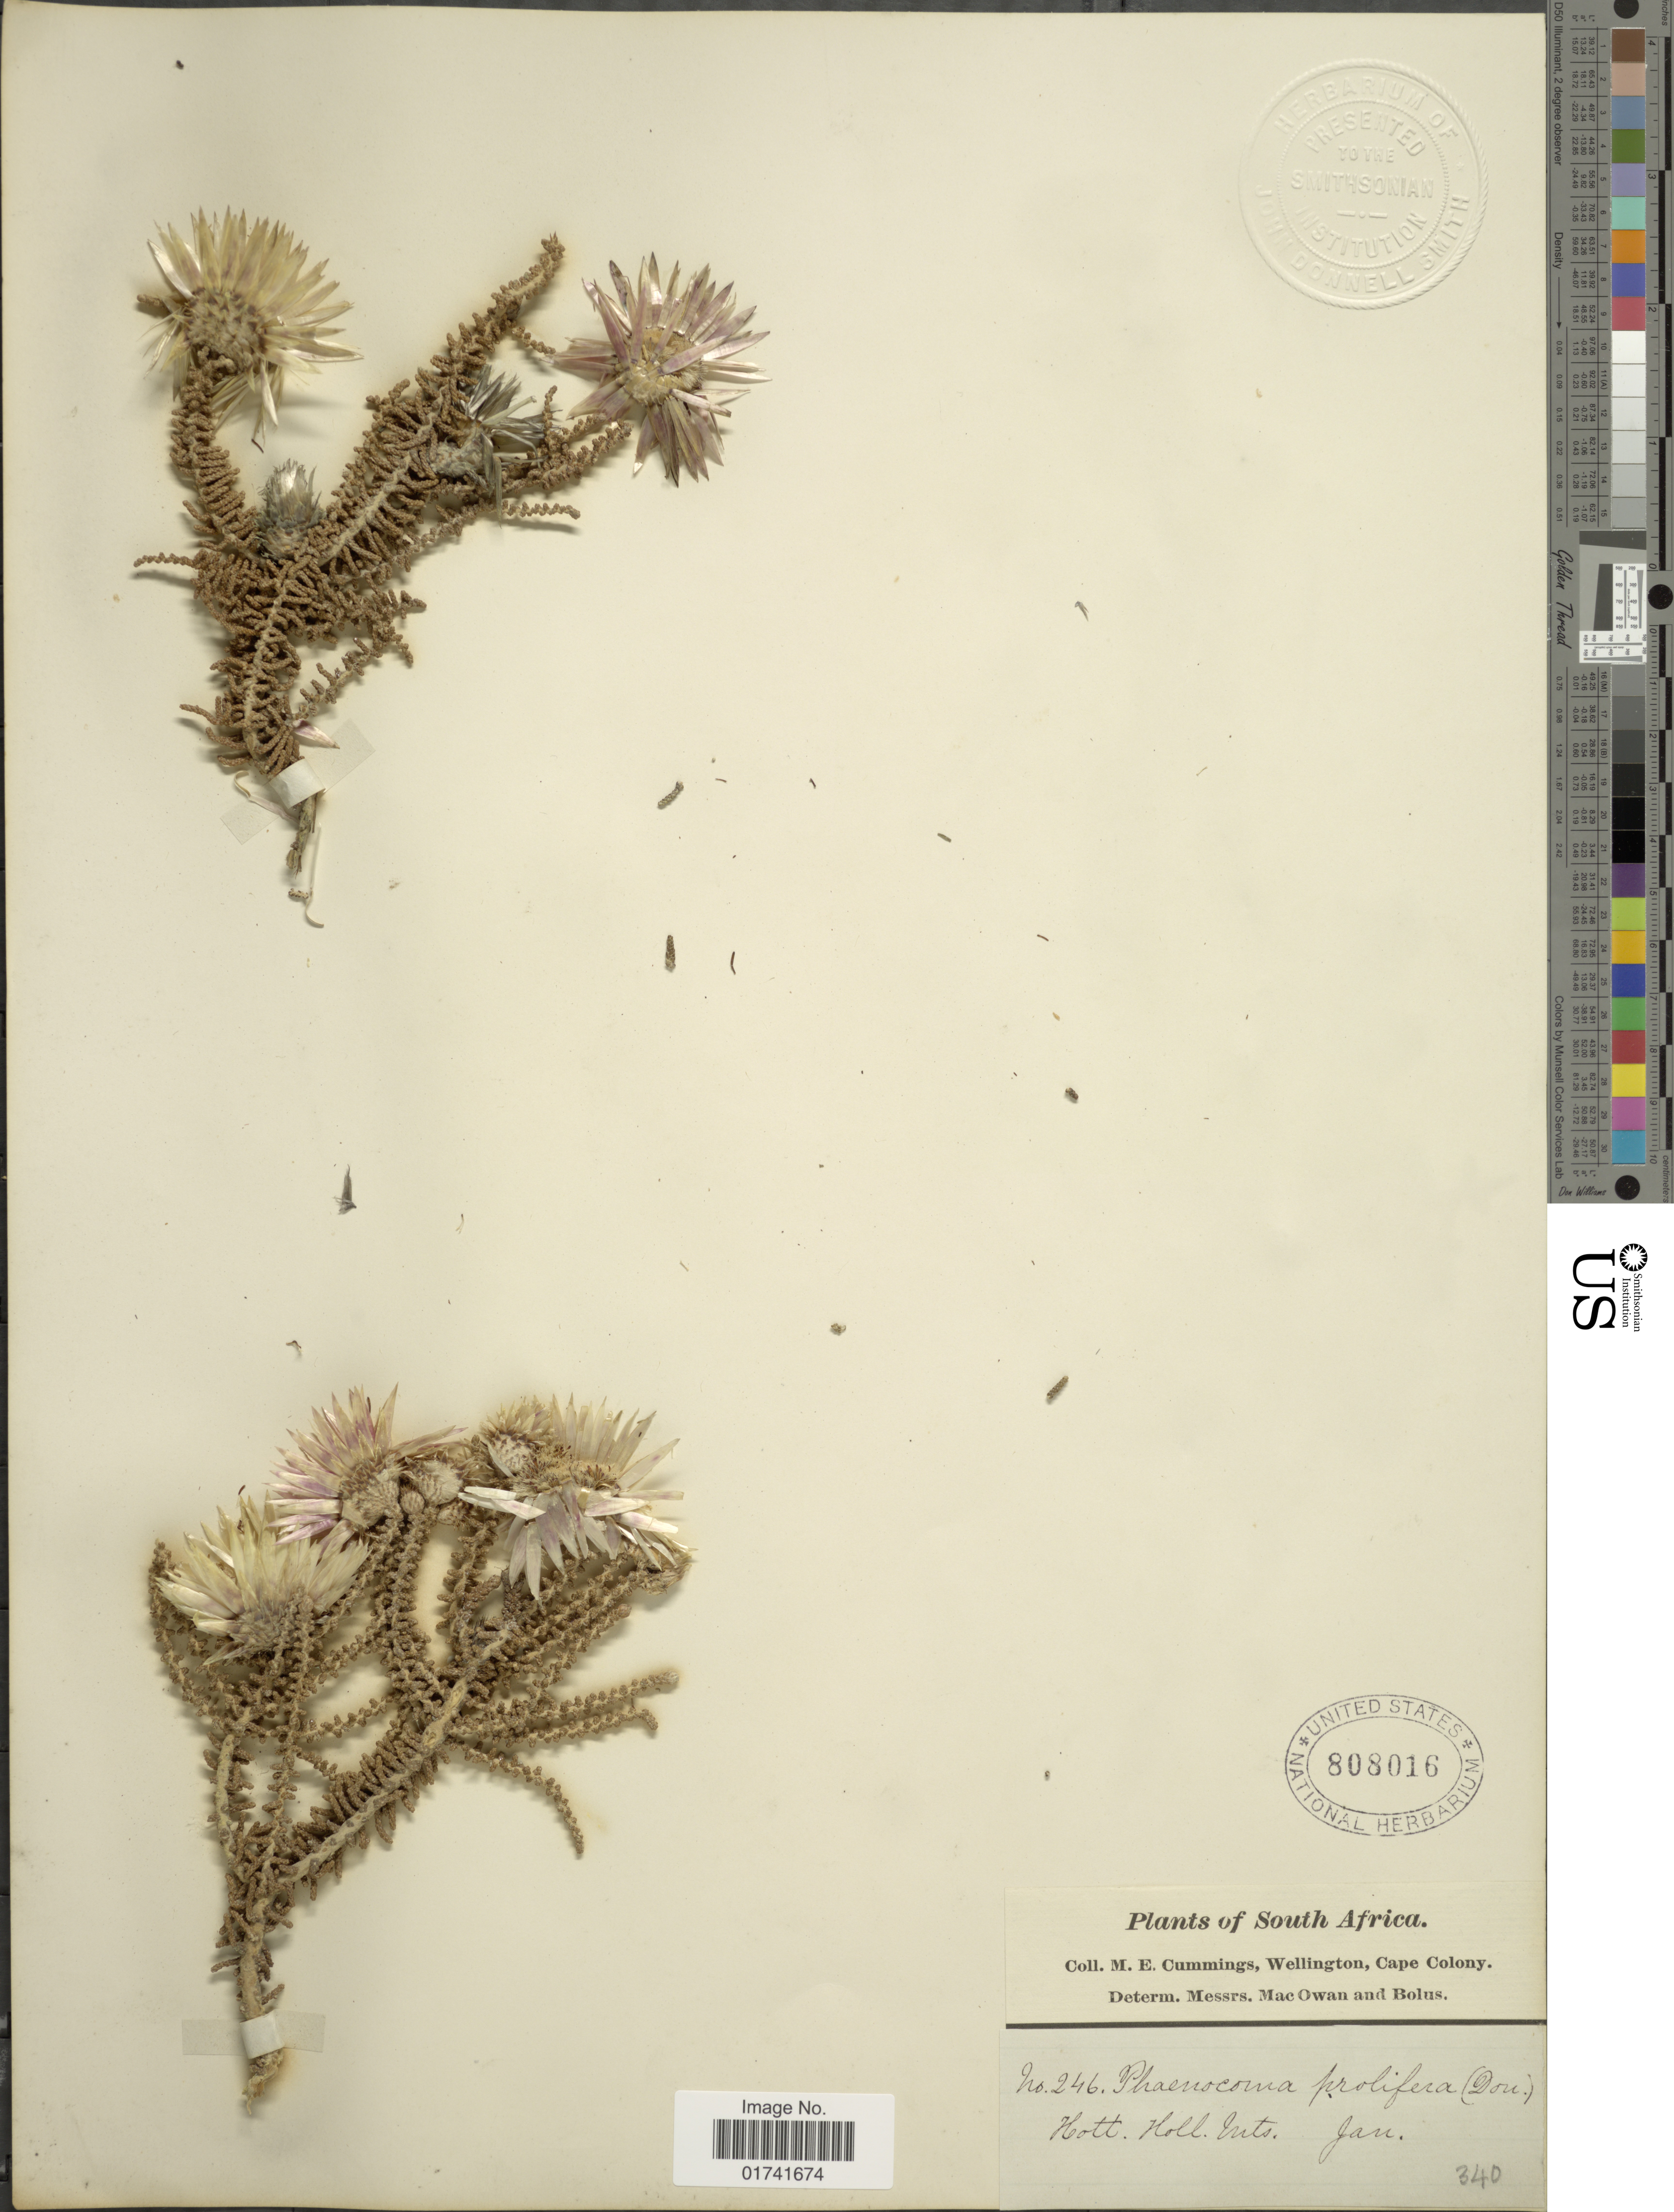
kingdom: Plantae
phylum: Tracheophyta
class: Magnoliopsida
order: Asterales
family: Asteraceae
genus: Phaenocoma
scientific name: Phaenocoma prolifera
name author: (L.) D. Don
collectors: M. E. Cummings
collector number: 340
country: South Africa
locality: Wellington, Cape Colony, Hott. Holl. Mts.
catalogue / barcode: US 808016